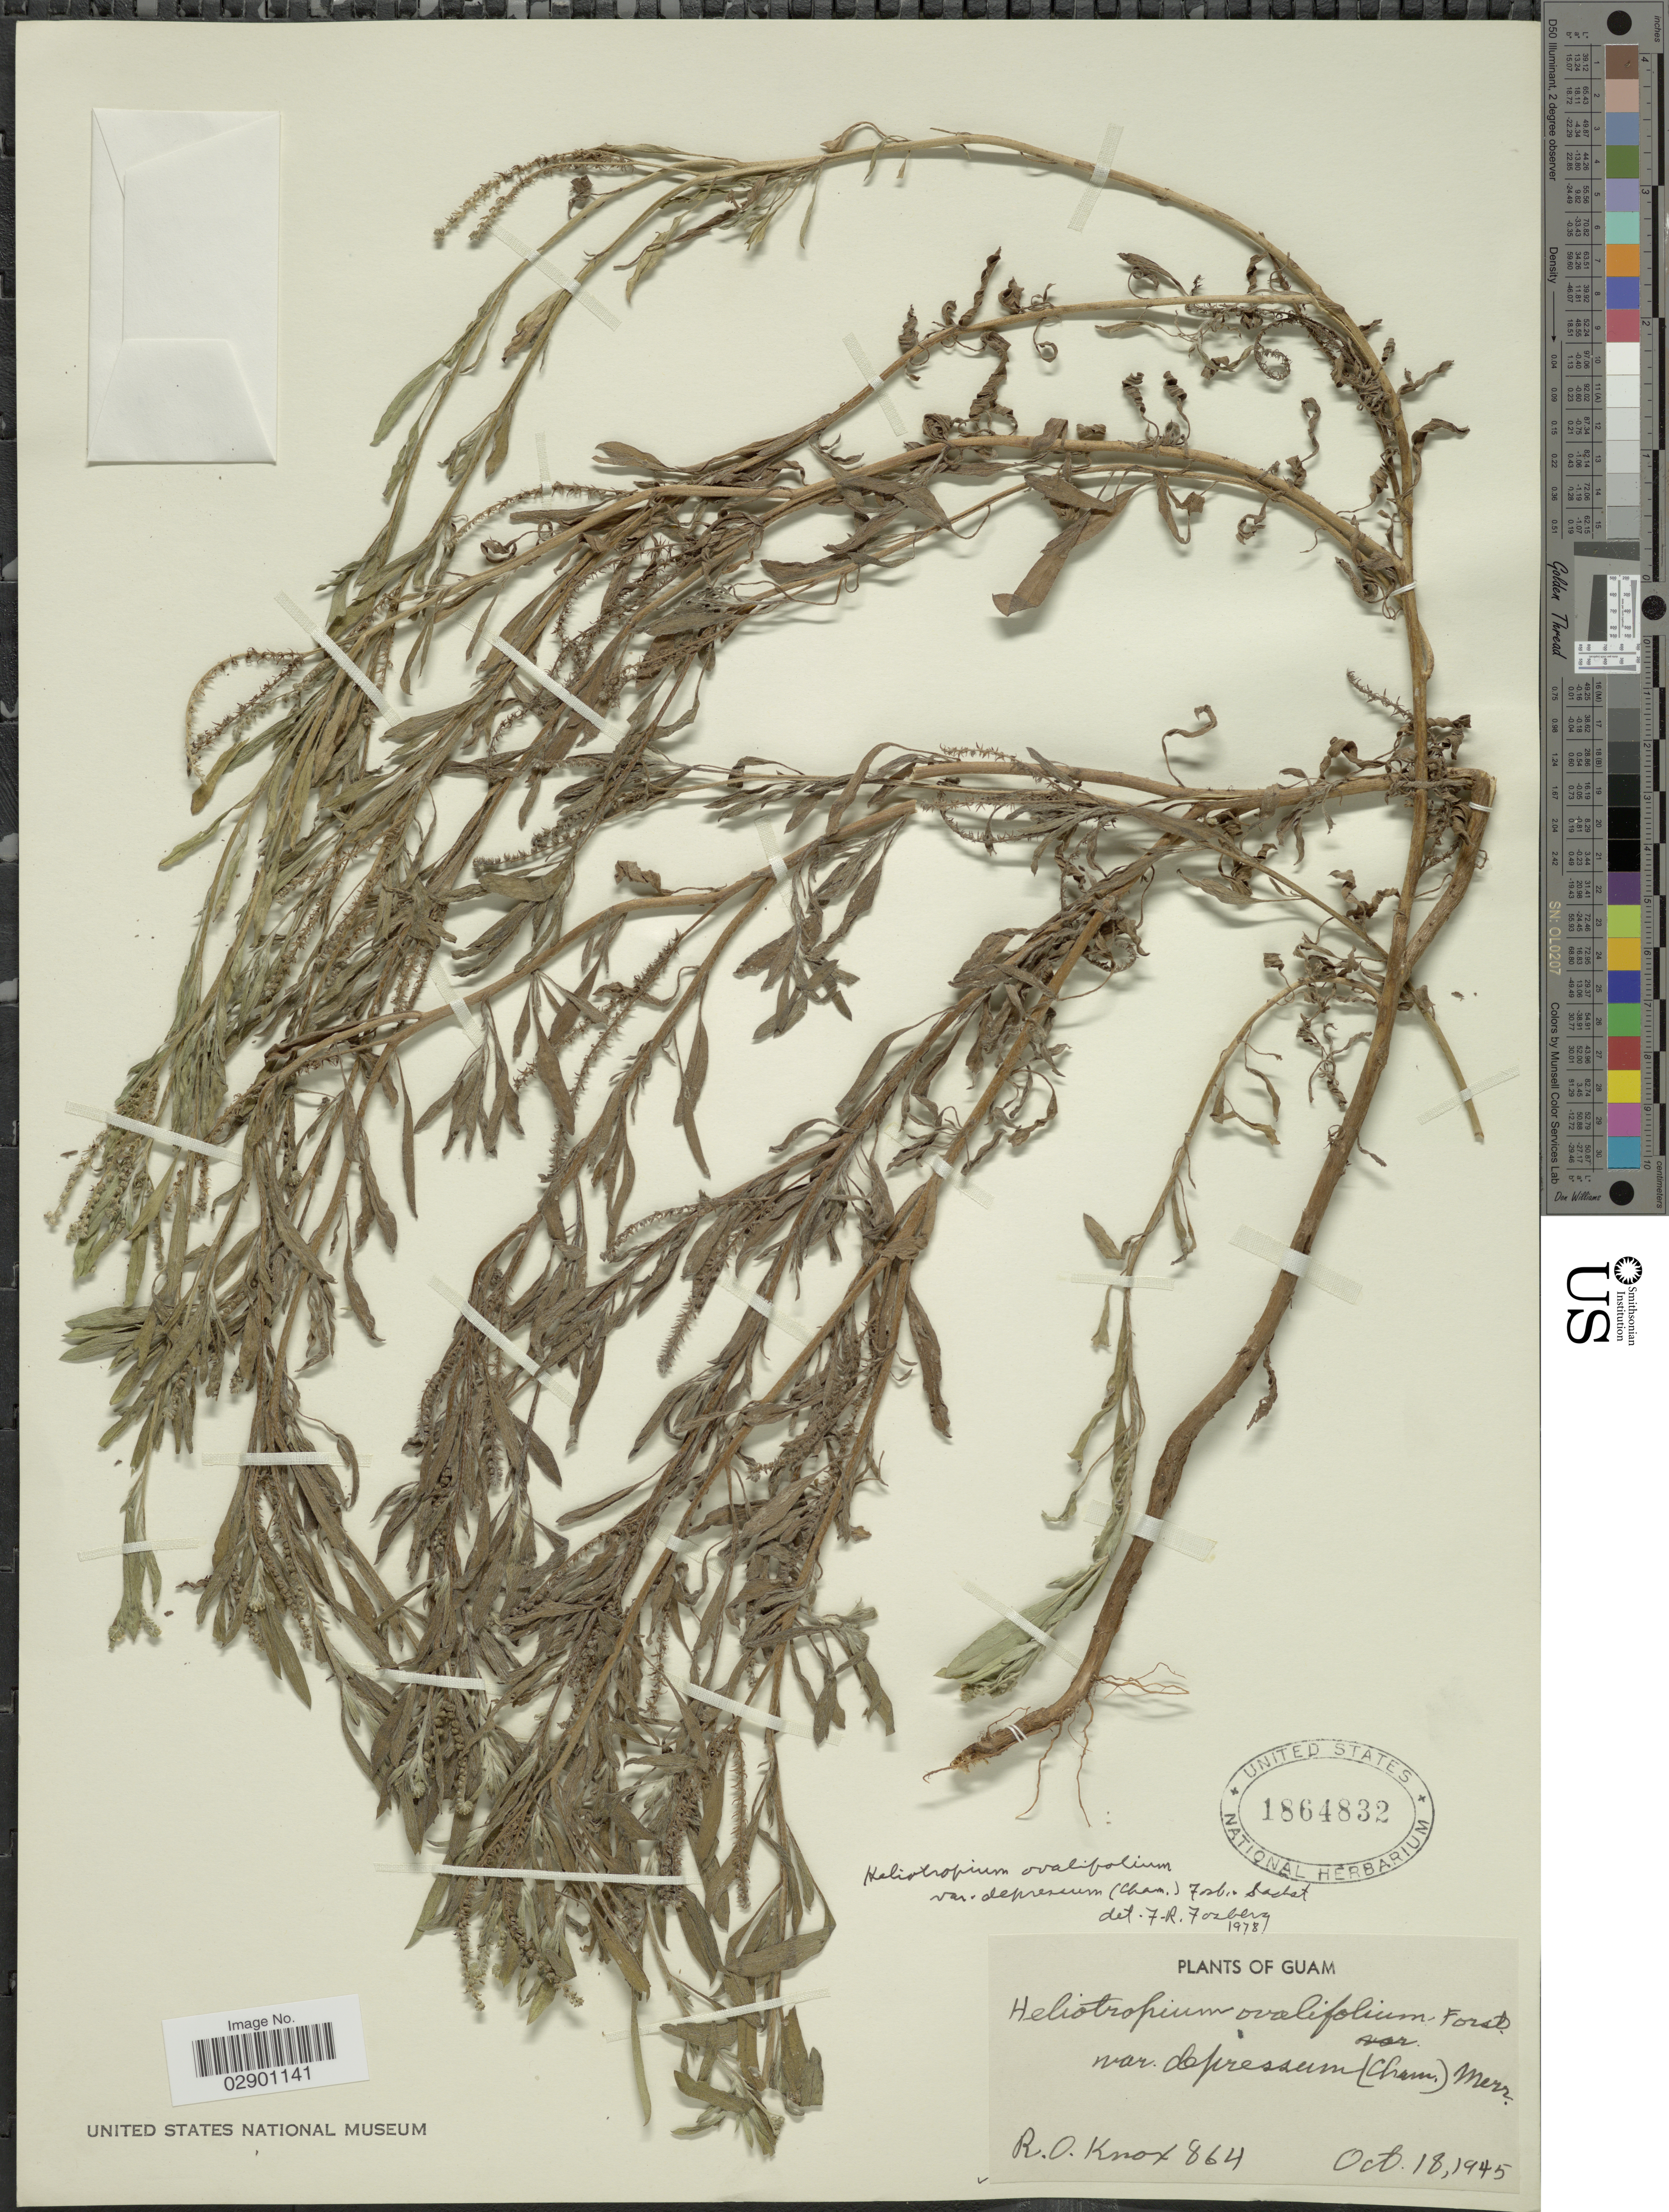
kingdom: Plantae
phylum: Tracheophyta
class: Magnoliopsida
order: Boraginales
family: Heliotropiaceae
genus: Heliotropium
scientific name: Heliotropium procumbens var. depressum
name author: (Cham.) Fosberg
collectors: R. O. Knox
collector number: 864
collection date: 1945-10-18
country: Guam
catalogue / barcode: US 1864832